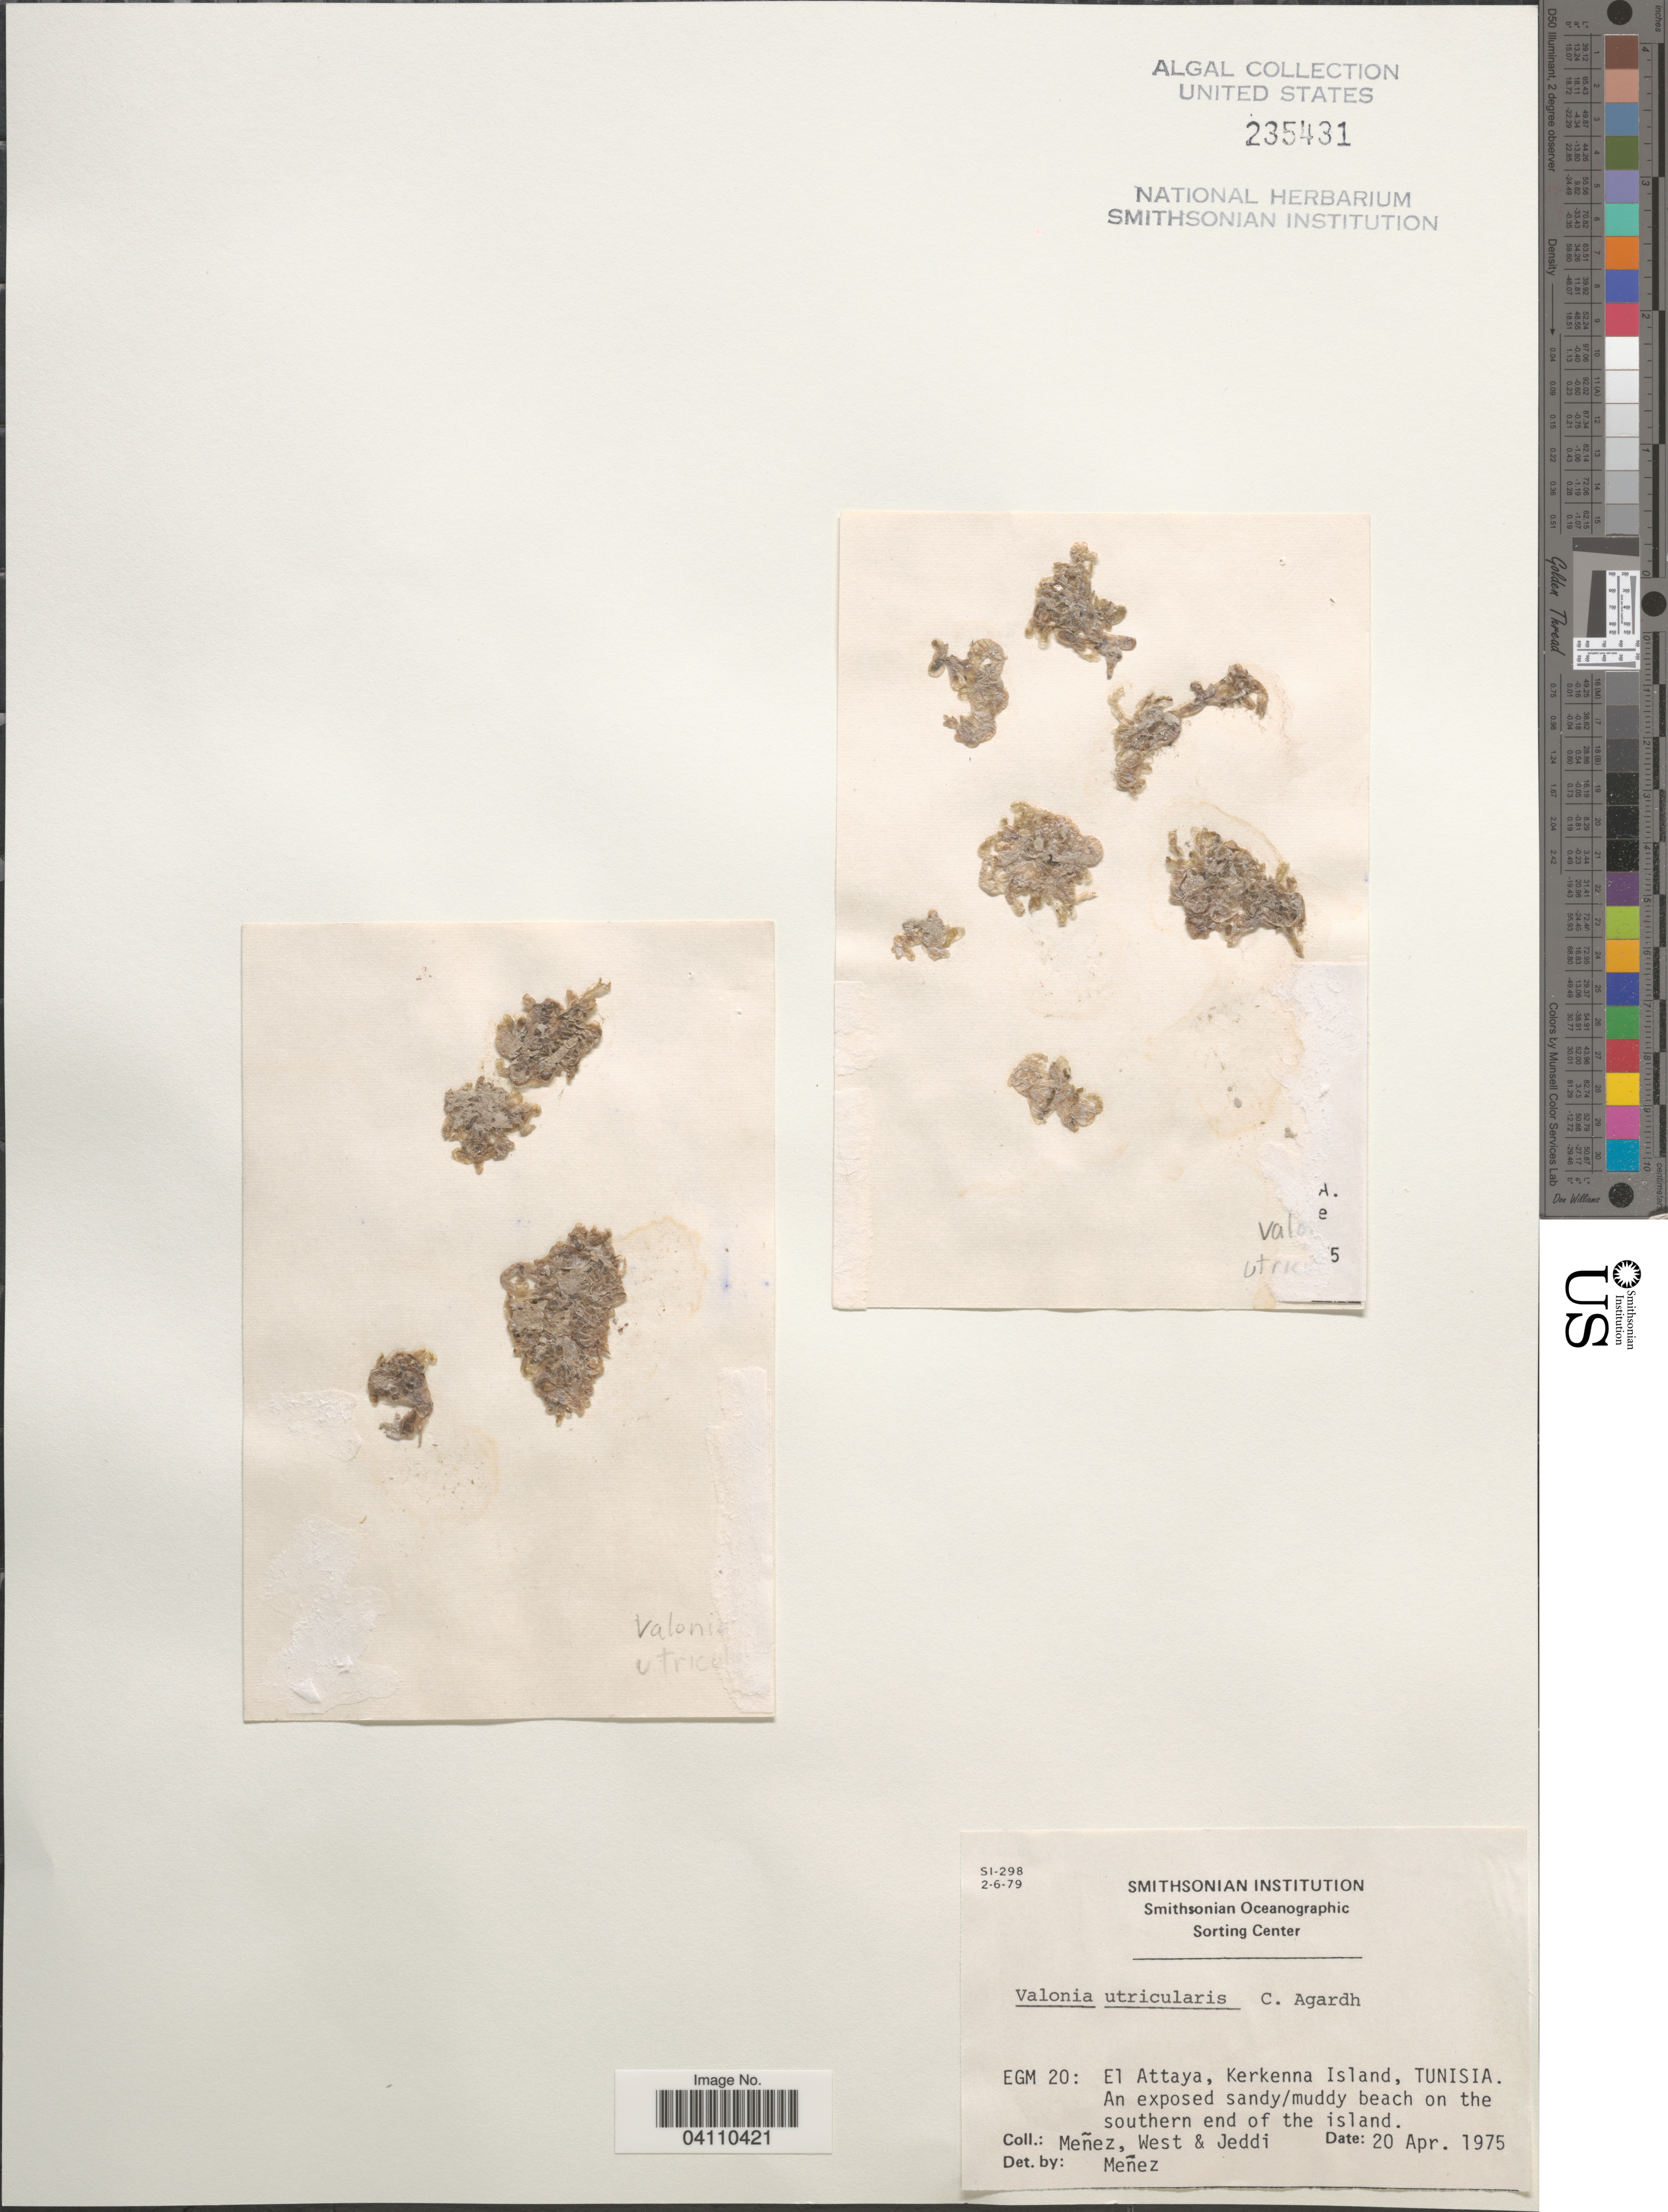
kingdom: Plantae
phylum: Chlorophyta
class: Ulvophyceae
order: Siphonocladales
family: Valoniaceae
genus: Valonia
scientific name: Valonia utricularis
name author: (Roth) C. Agardh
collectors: Menez, -. West & -. Jeddi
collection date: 1975-04-20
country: Tunisia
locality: EGM 20: El Attaya, Kerkenna Island, Tunisia. An exposed sandy/muddy beach on the southern end of the island.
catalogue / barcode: US 235431